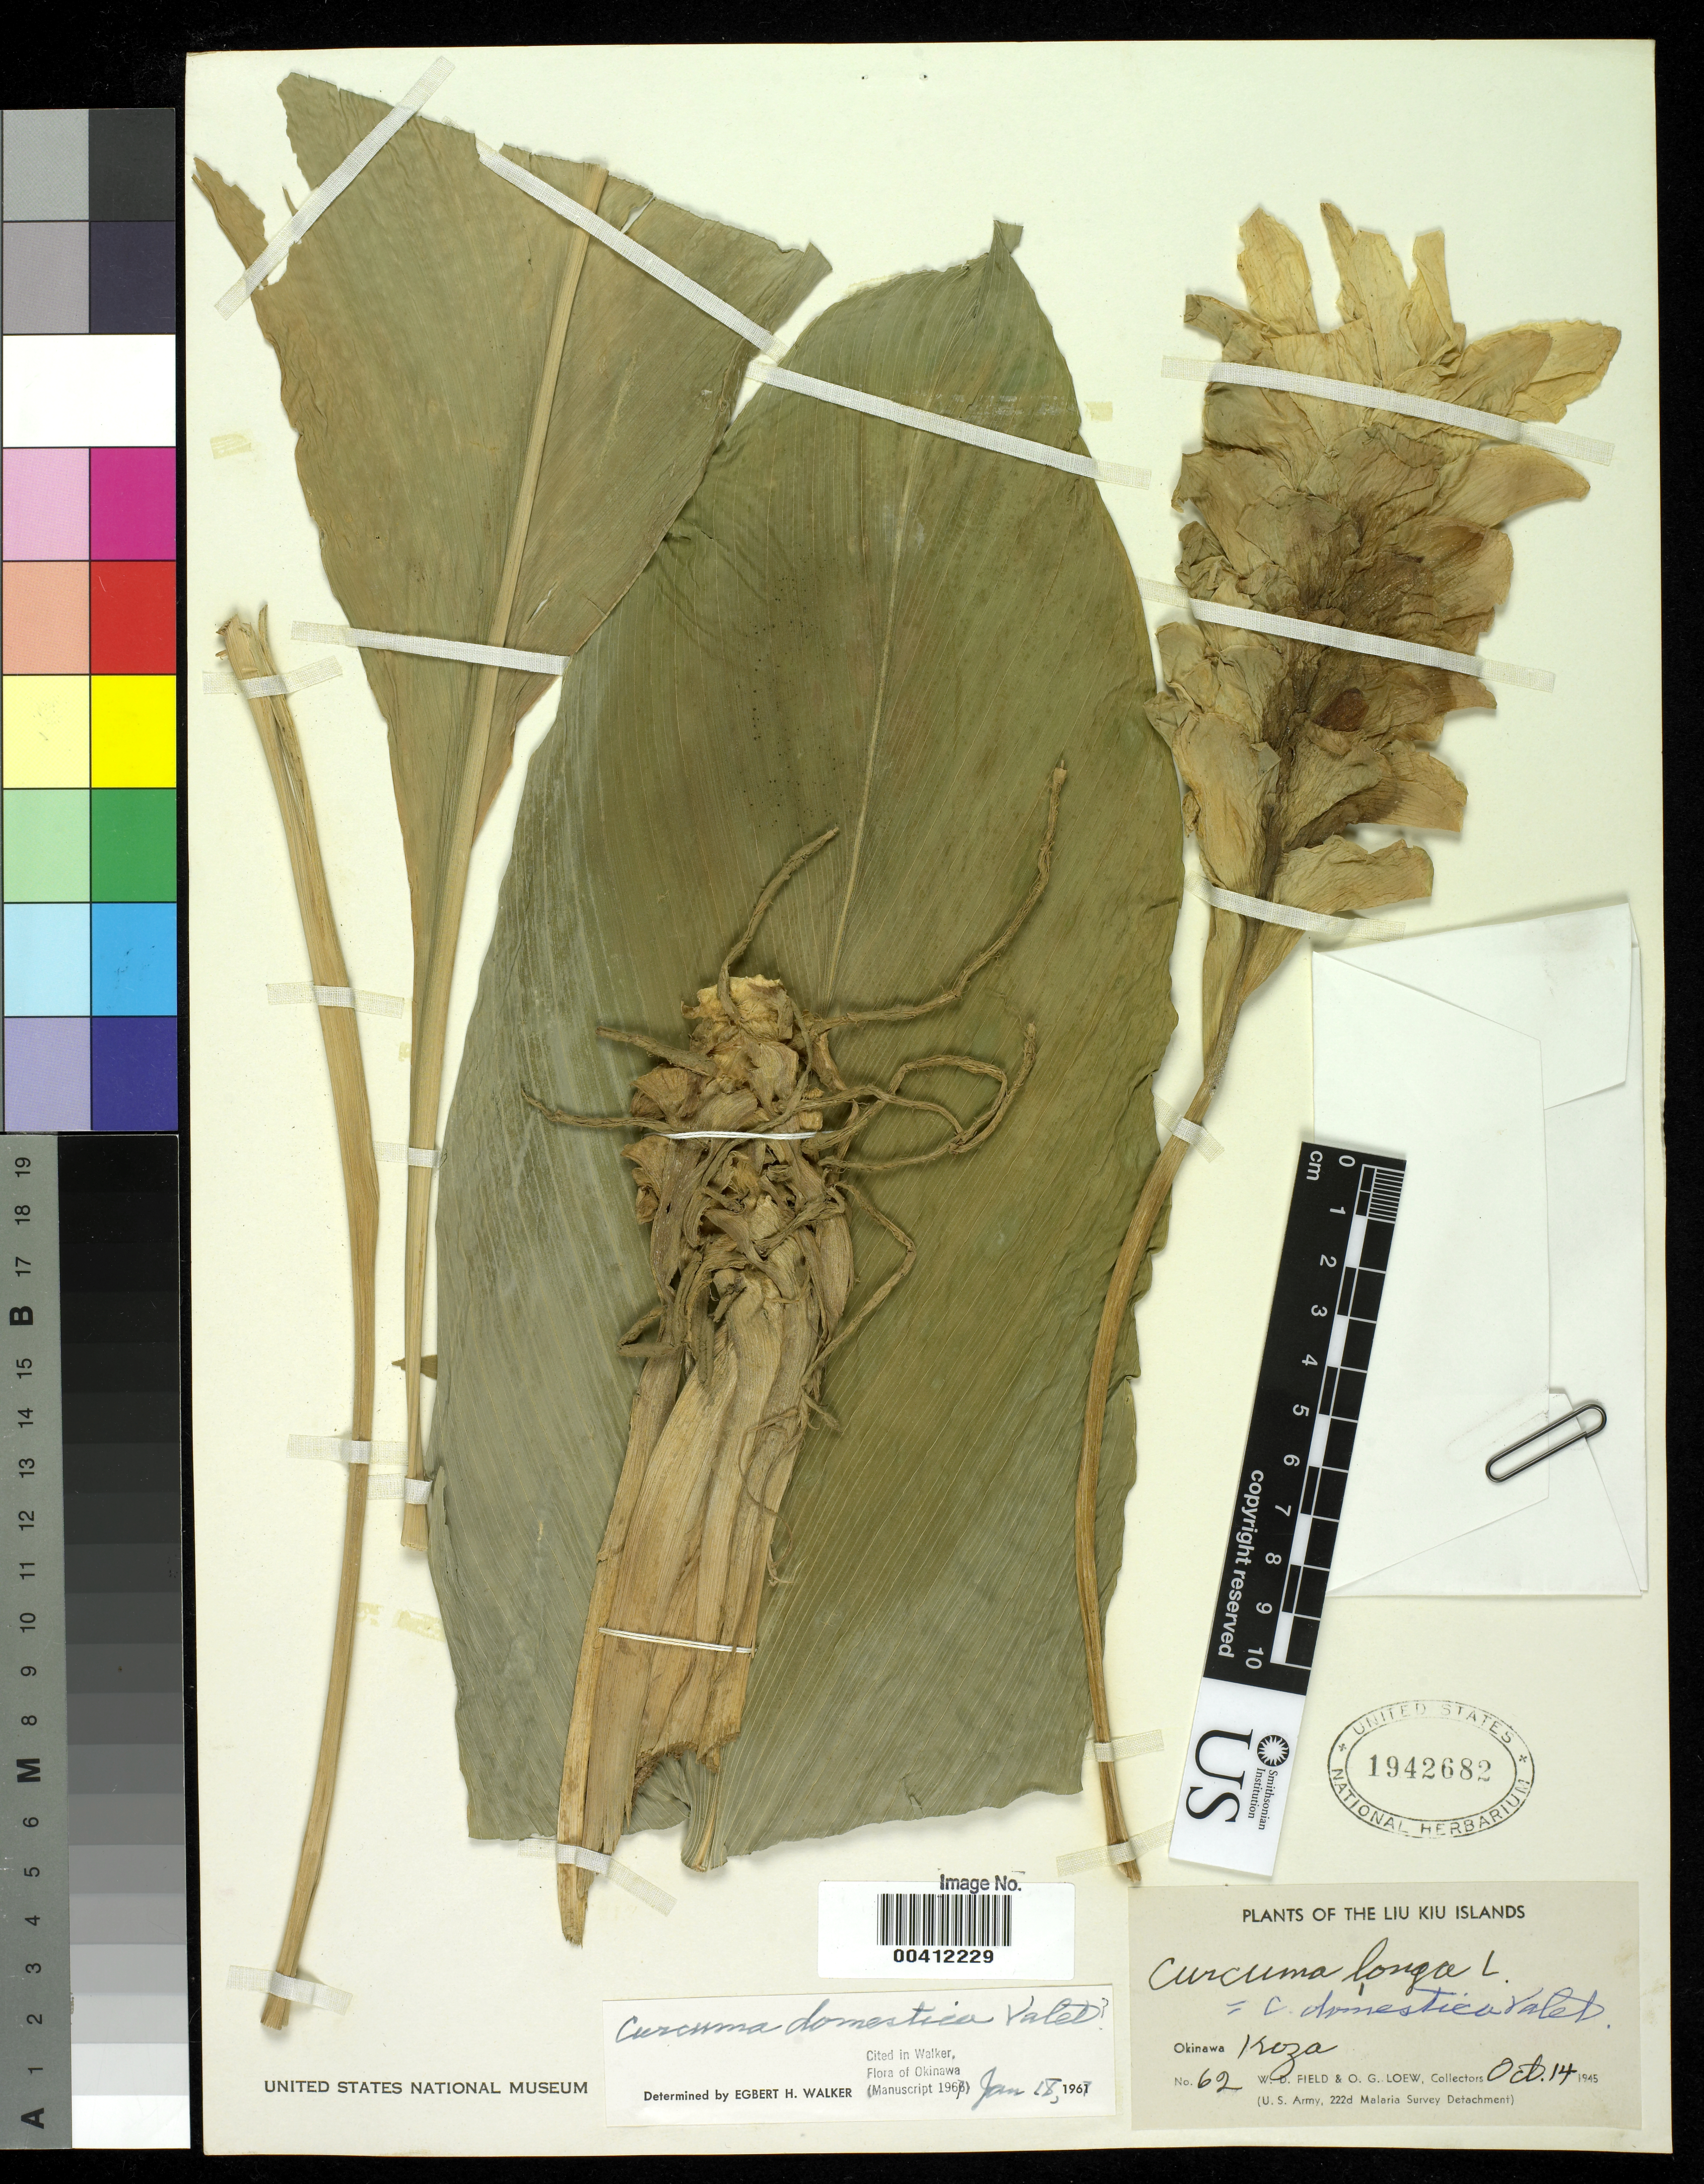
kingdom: Plantae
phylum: Tracheophyta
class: Liliopsida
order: Zingiberales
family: Zingiberaceae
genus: Curcuma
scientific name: Curcuma domestica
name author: Valeton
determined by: Walker, E. H.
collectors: W. D. Field & O. G. Loew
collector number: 62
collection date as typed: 14 Oct 1945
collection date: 1945-10-14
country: Japan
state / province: Okinawa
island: Okinawa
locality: Okinawa i., koza [Okinawa Is.]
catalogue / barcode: US 1942682